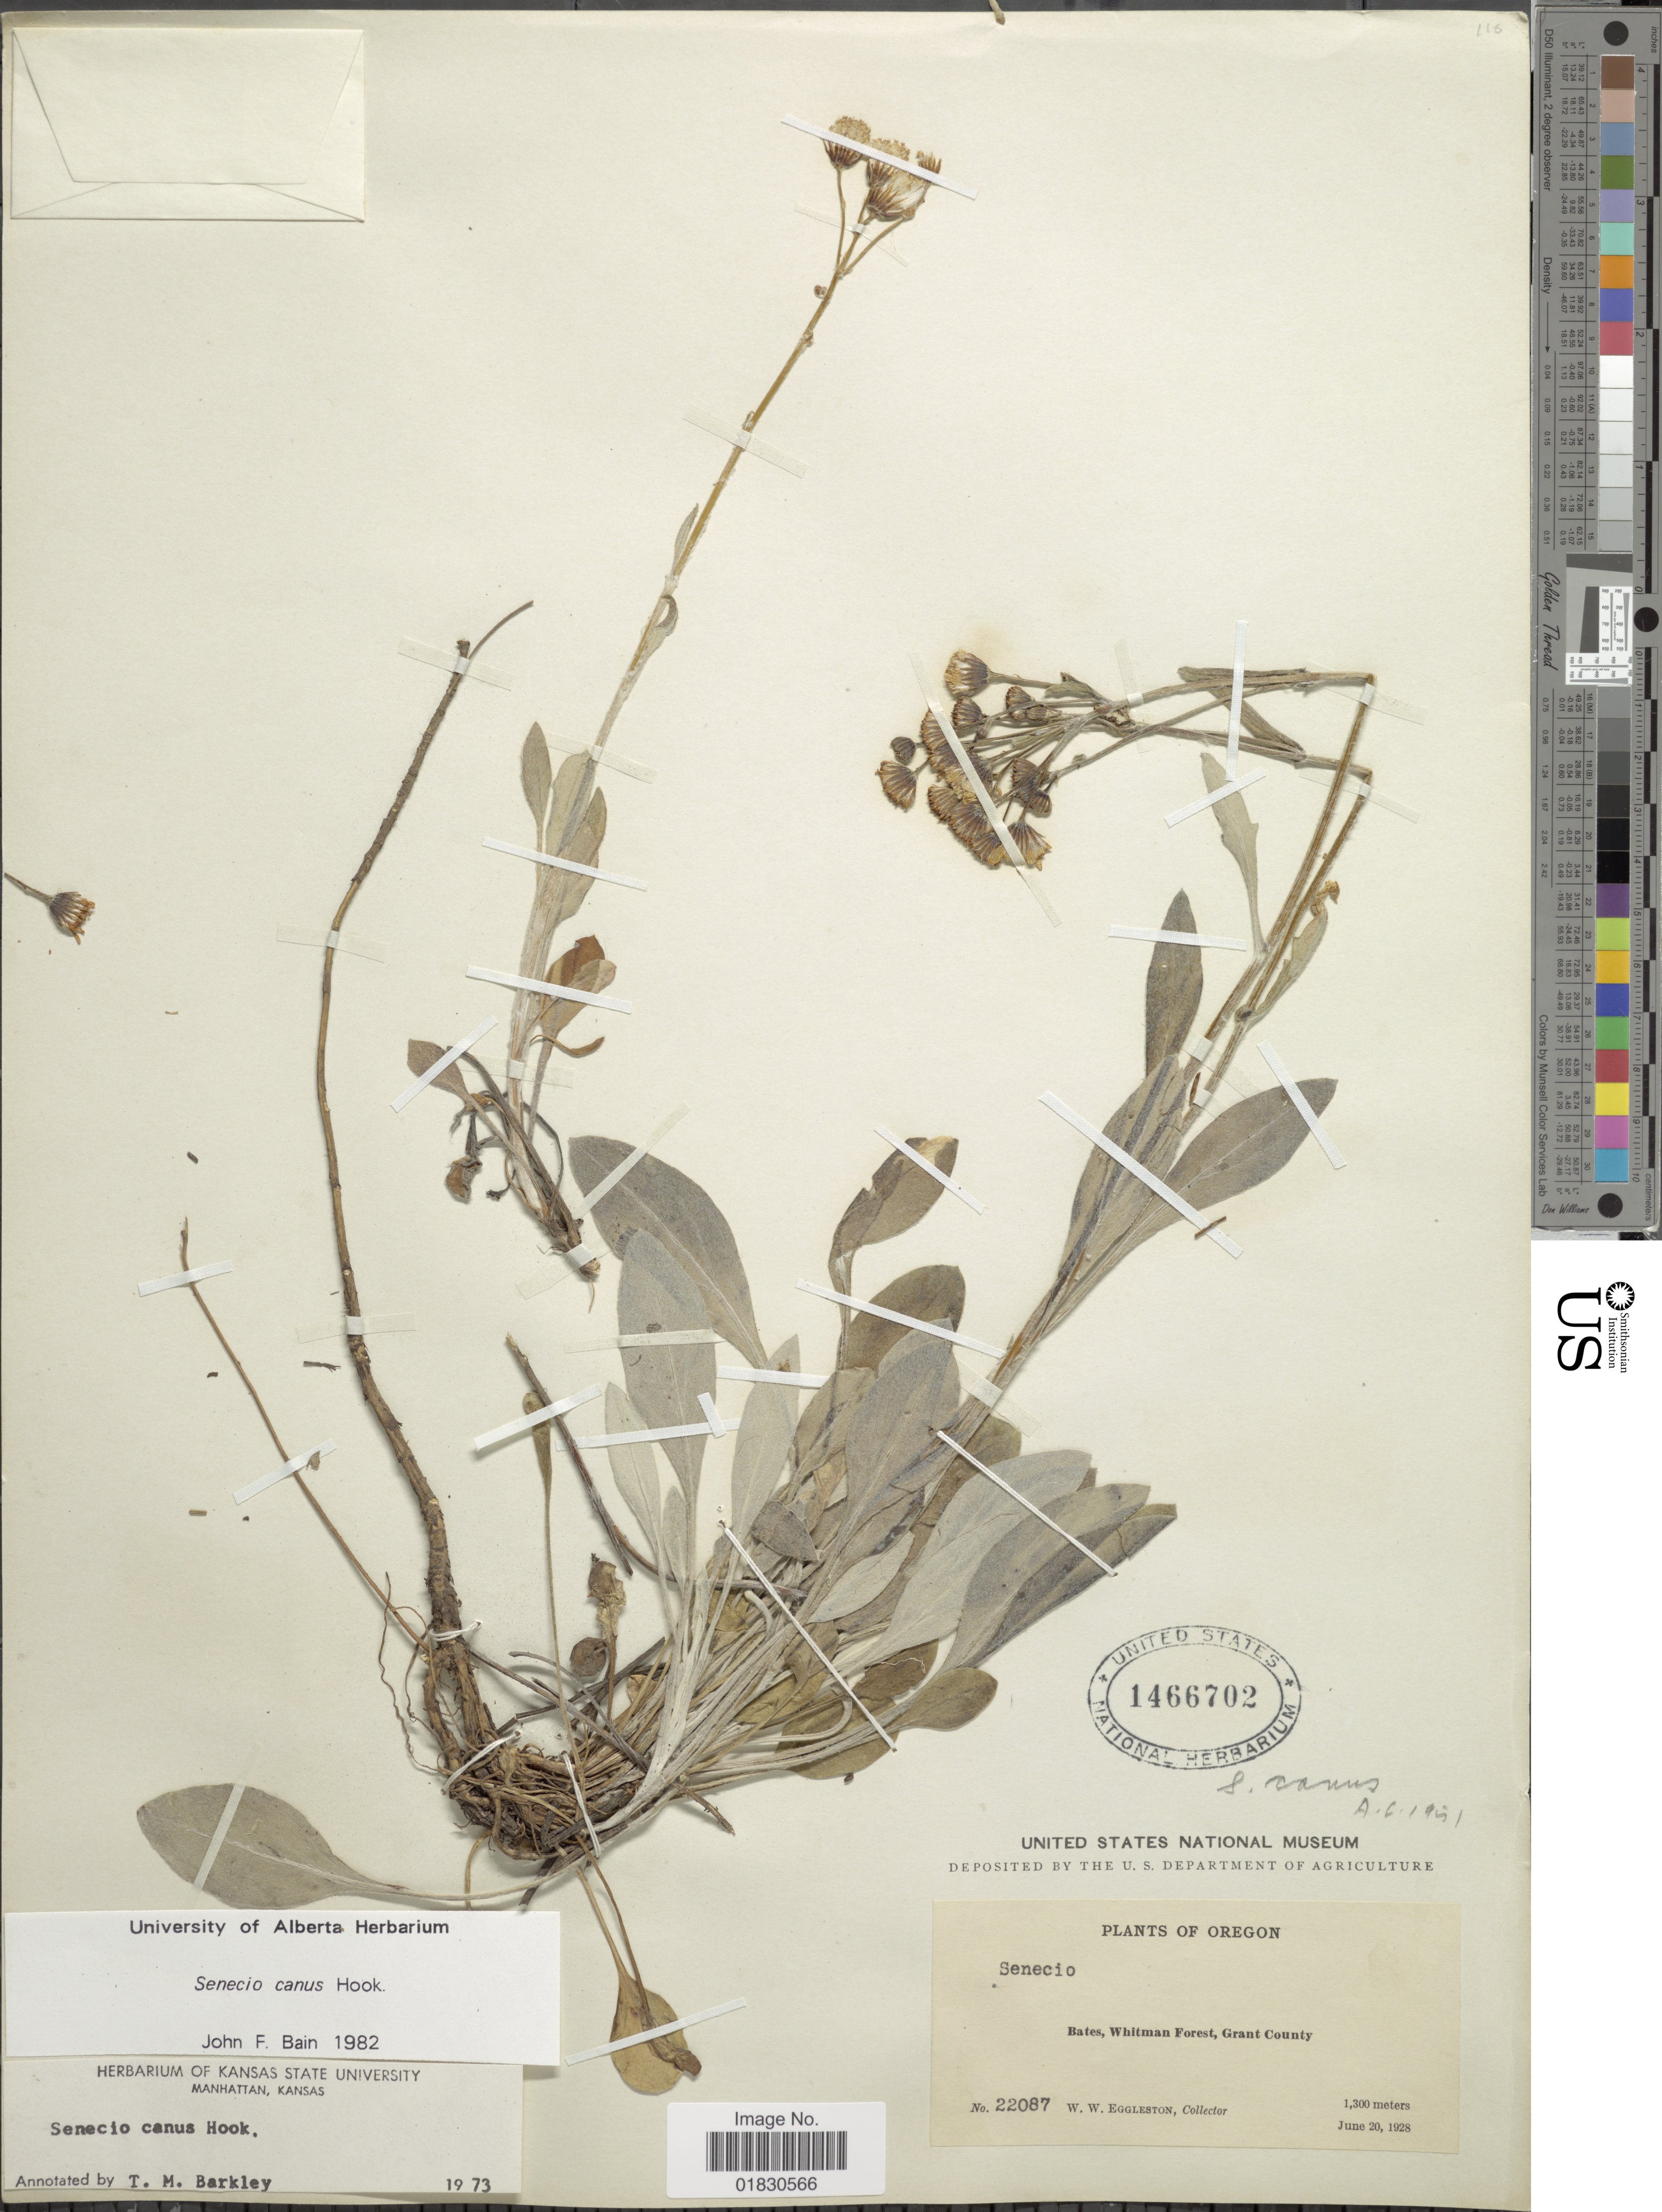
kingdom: Plantae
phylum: Tracheophyta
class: Magnoliopsida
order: Asterales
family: Asteraceae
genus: Packera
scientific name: Packera cana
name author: (Hook.) W.A. Weber & Á. Löve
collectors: W. W. Eggleston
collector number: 22087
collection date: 1928-06-20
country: United States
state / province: Oregon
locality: Bates, Whitman Forest, Grant County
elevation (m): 1300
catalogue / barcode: US 1466702